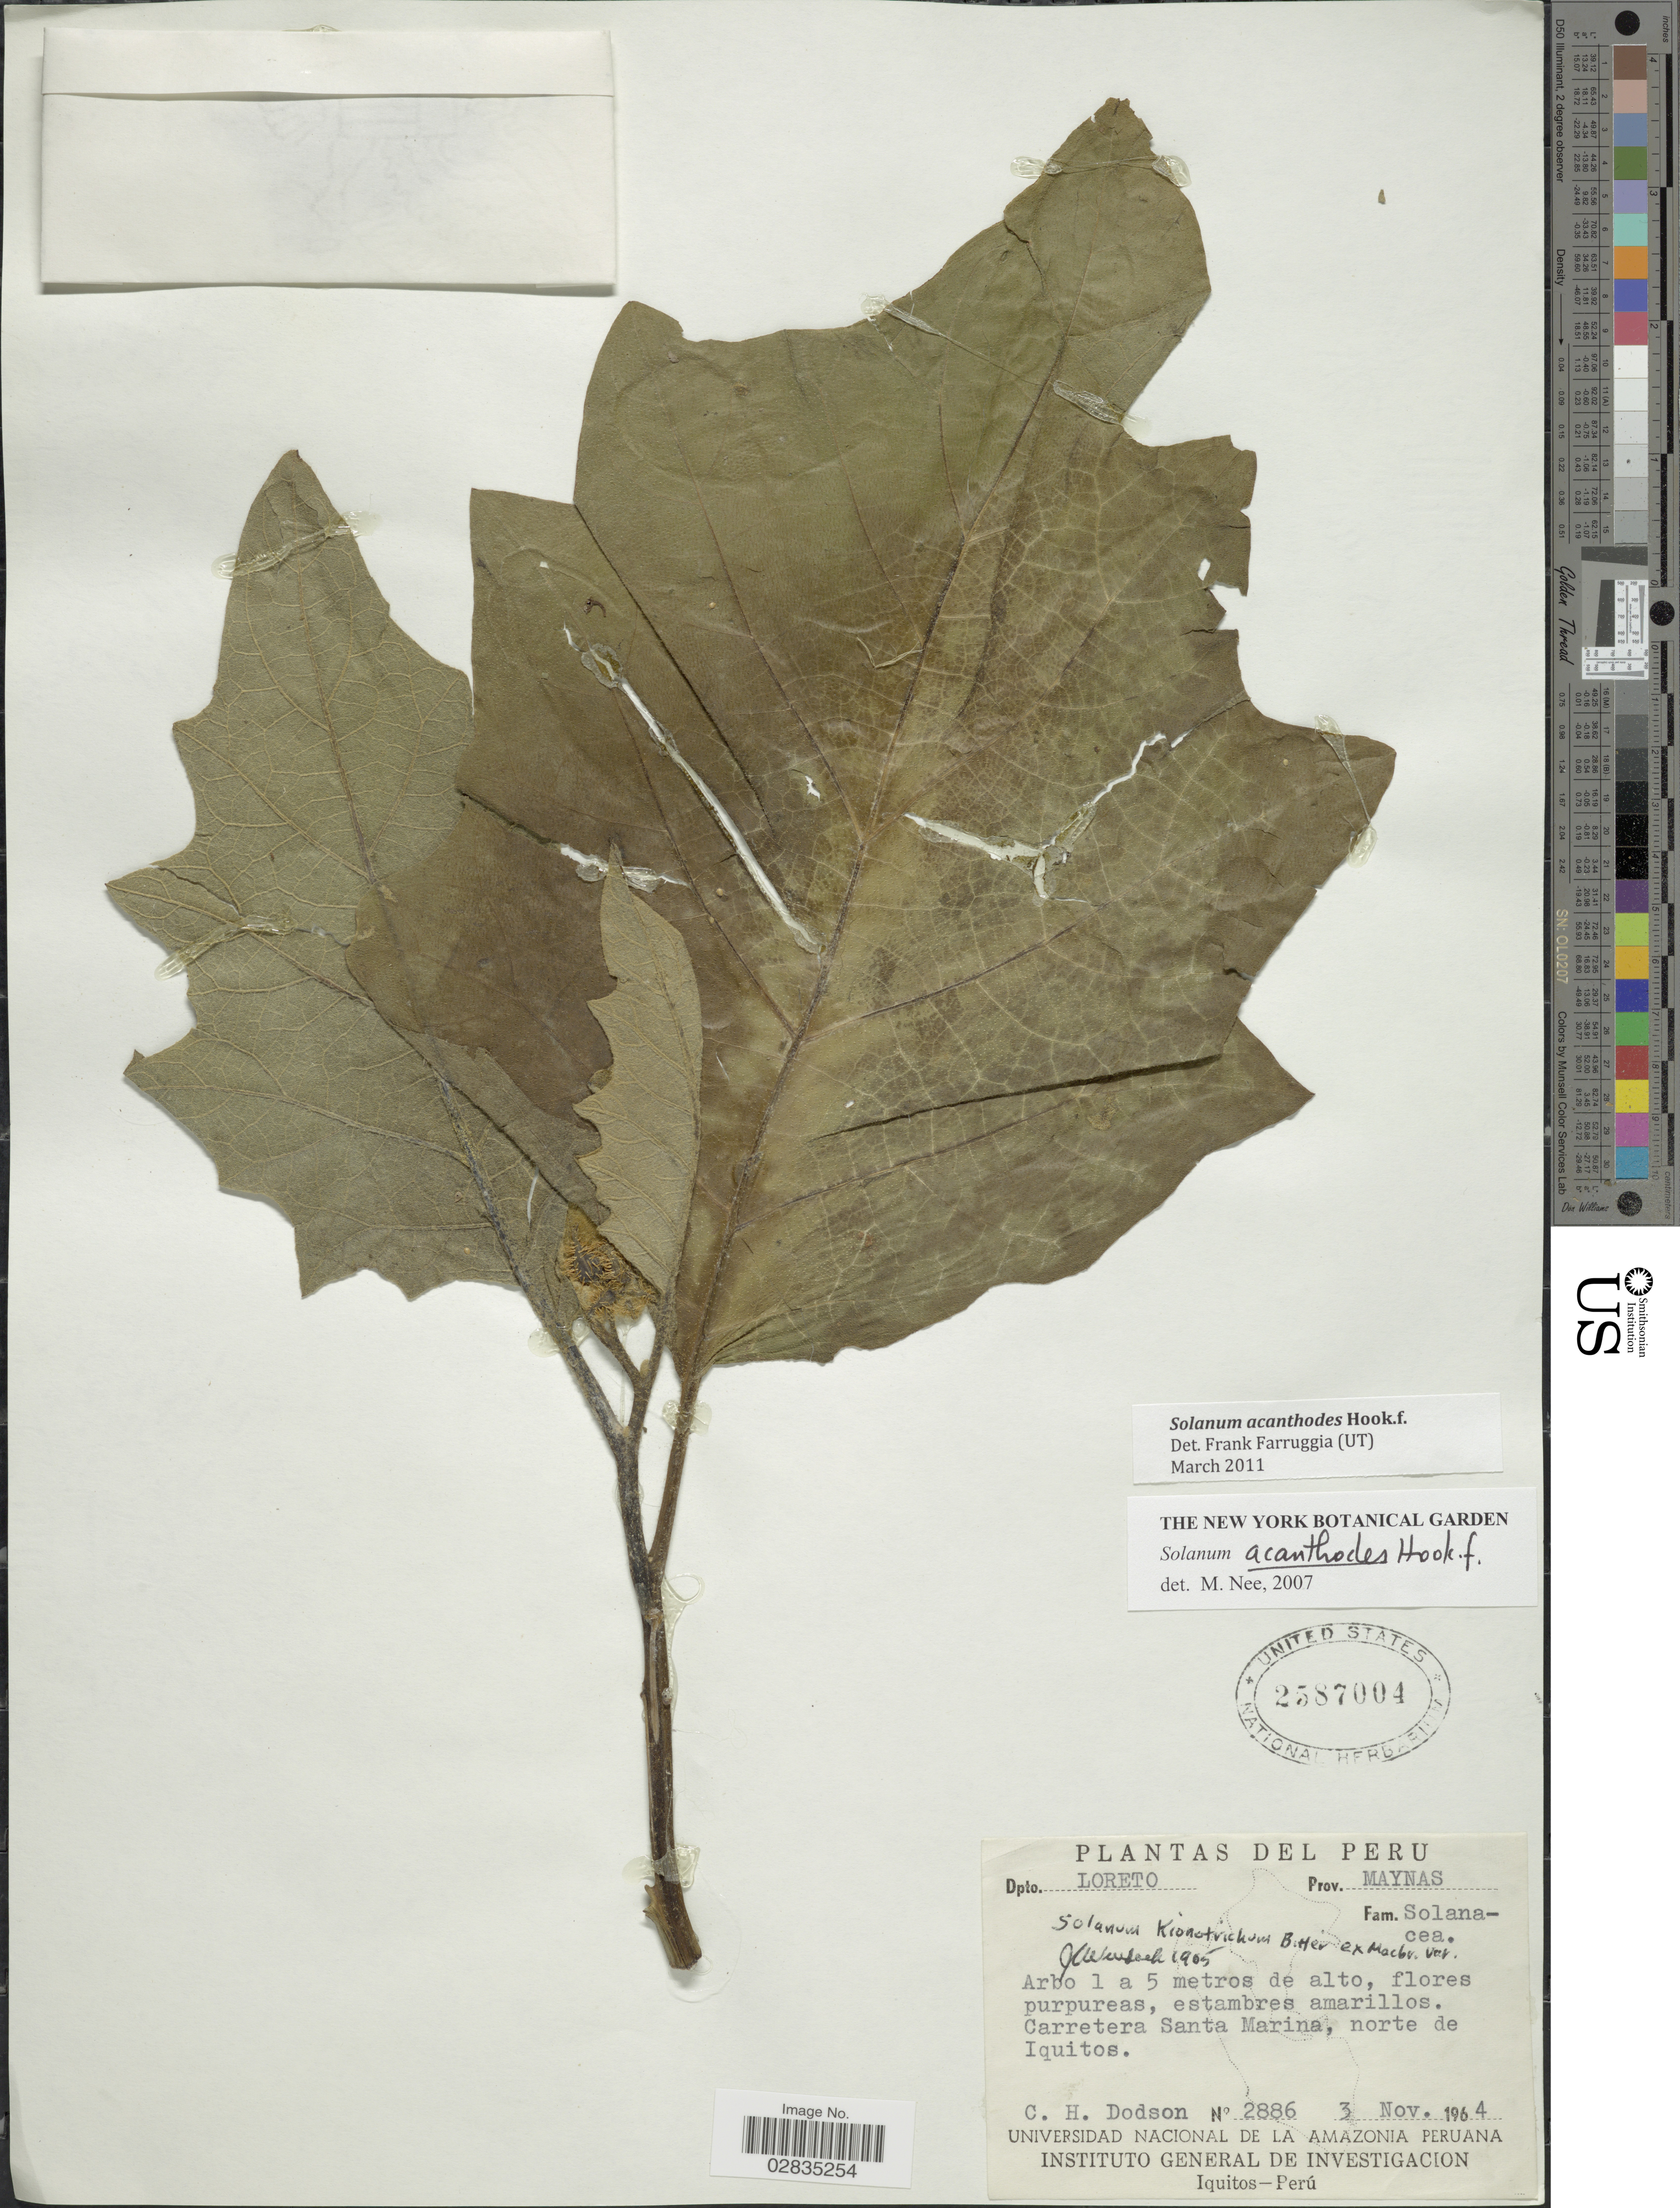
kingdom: Plantae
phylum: Tracheophyta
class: Magnoliopsida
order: Solanales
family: Solanaceae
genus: Solanum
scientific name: Solanum acanthodes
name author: Hook. f.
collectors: C. H. Dodson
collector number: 2886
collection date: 1964-11-03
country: Peru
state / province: Loreto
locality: Dpto. Loreto. Prov. Maynas. Carretera Santa Marina, norte de Iquitos.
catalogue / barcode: US 2587004